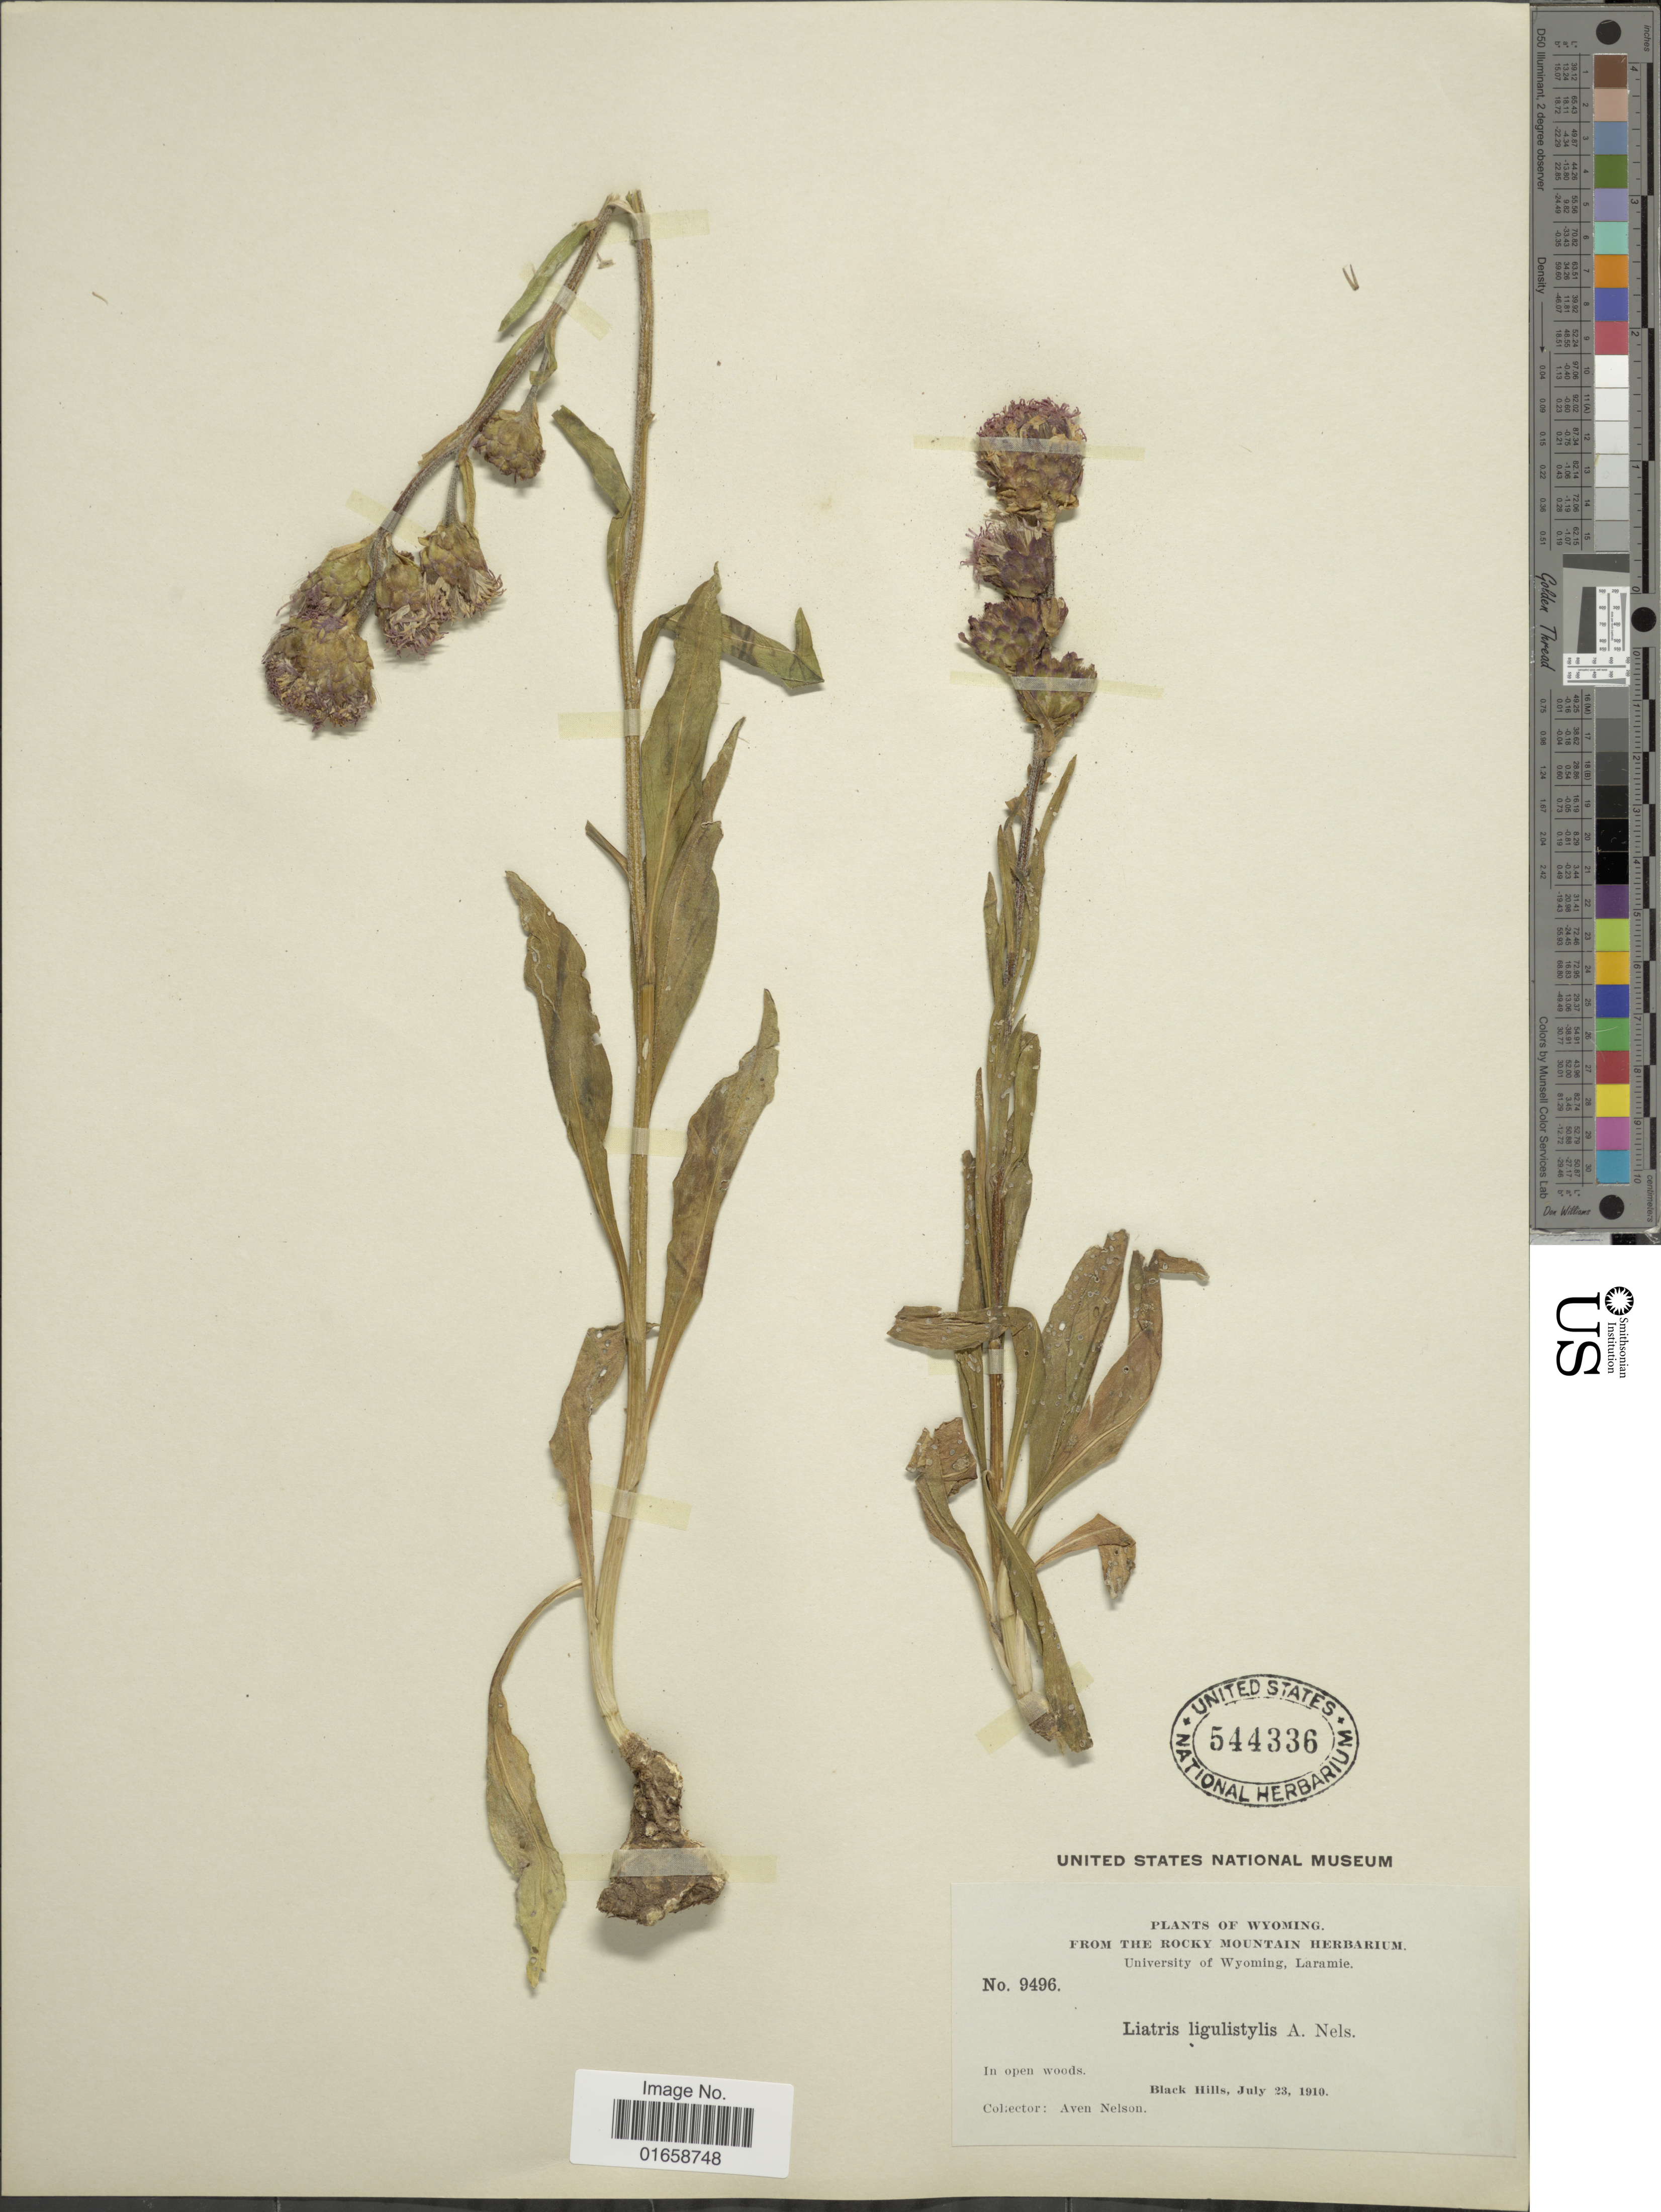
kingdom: Plantae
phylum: Tracheophyta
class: Magnoliopsida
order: Asterales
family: Asteraceae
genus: Liatris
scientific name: Liatris ligulistylis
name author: (A. Nelson) K. Schum.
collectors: A. Nelson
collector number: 9496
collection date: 1910-07-23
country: United States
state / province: Wyoming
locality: In open woods, Black Hills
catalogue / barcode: US 544336